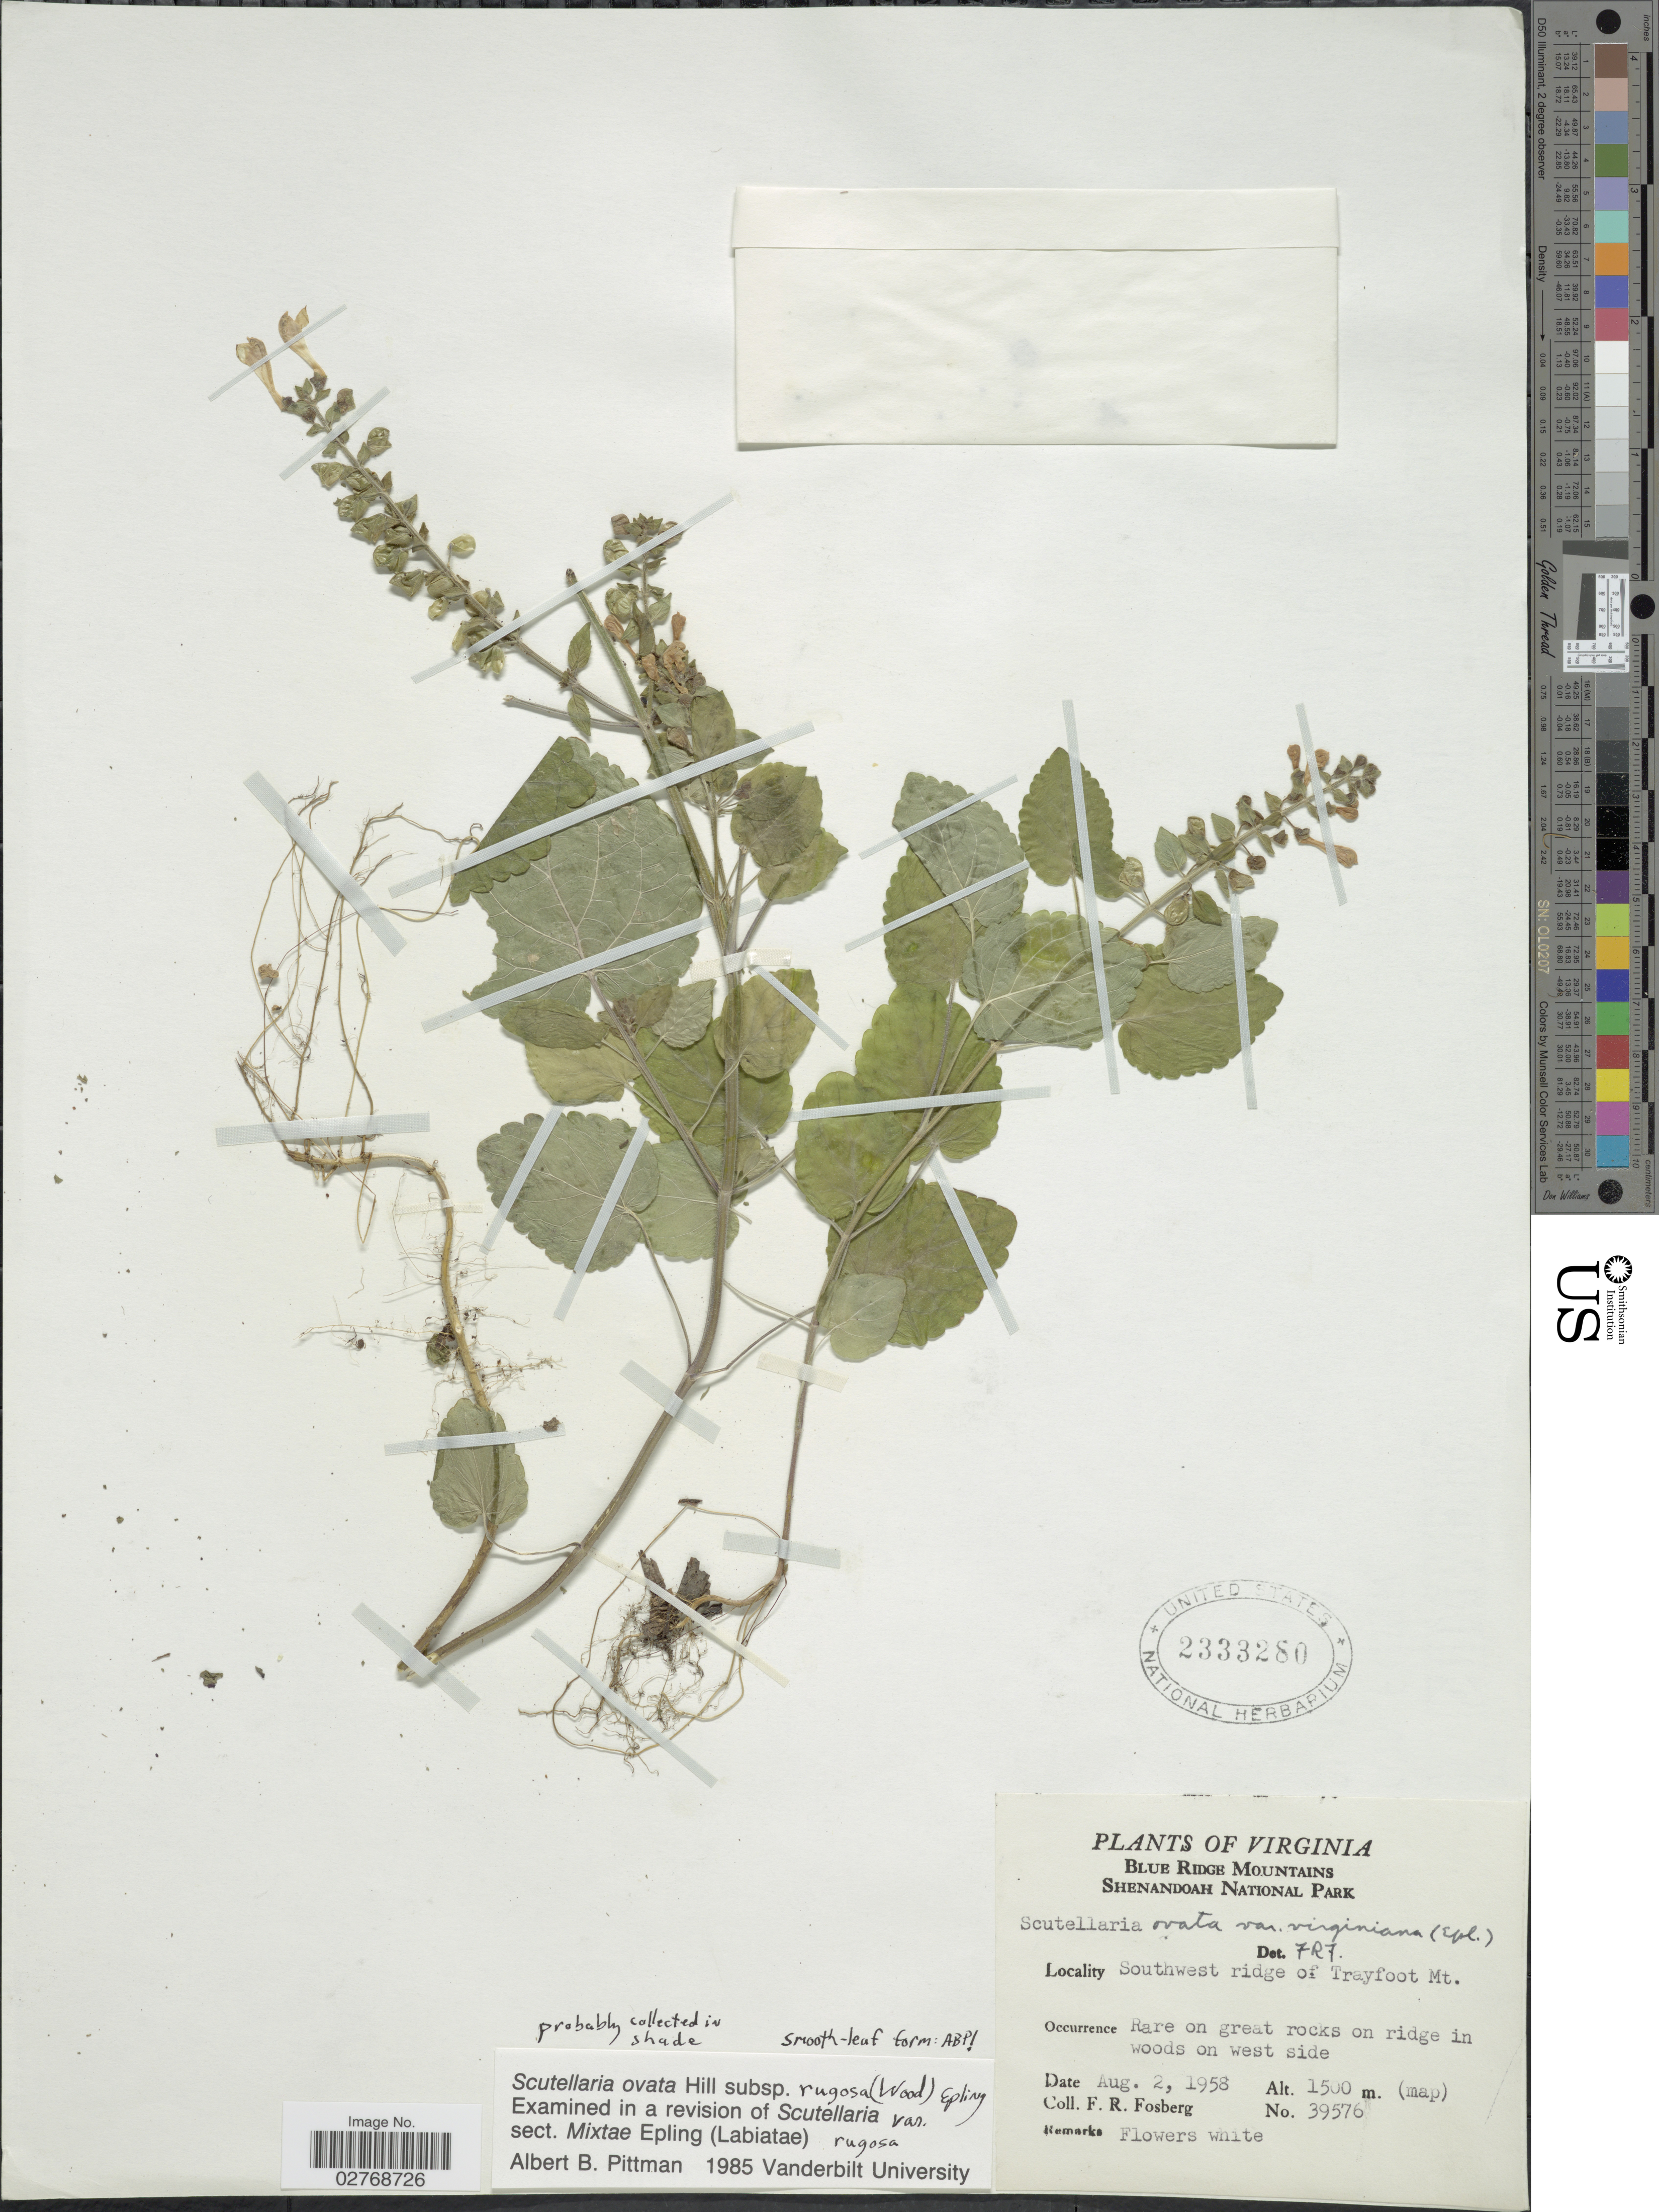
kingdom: Plantae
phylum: Tracheophyta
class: Magnoliopsida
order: Lamiales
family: Lamiaceae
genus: Scutellaria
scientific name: Scutellaria ovata subsp. rugosa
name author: (Alph. Wood) Epling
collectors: F. R. Fosberg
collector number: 39576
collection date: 1958-08-02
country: United States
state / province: Virginia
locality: Blue Ridge Mountains. Shenandoah National Park. Southwest ridge of Trayfoot Mt.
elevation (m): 1500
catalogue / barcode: US 2333280